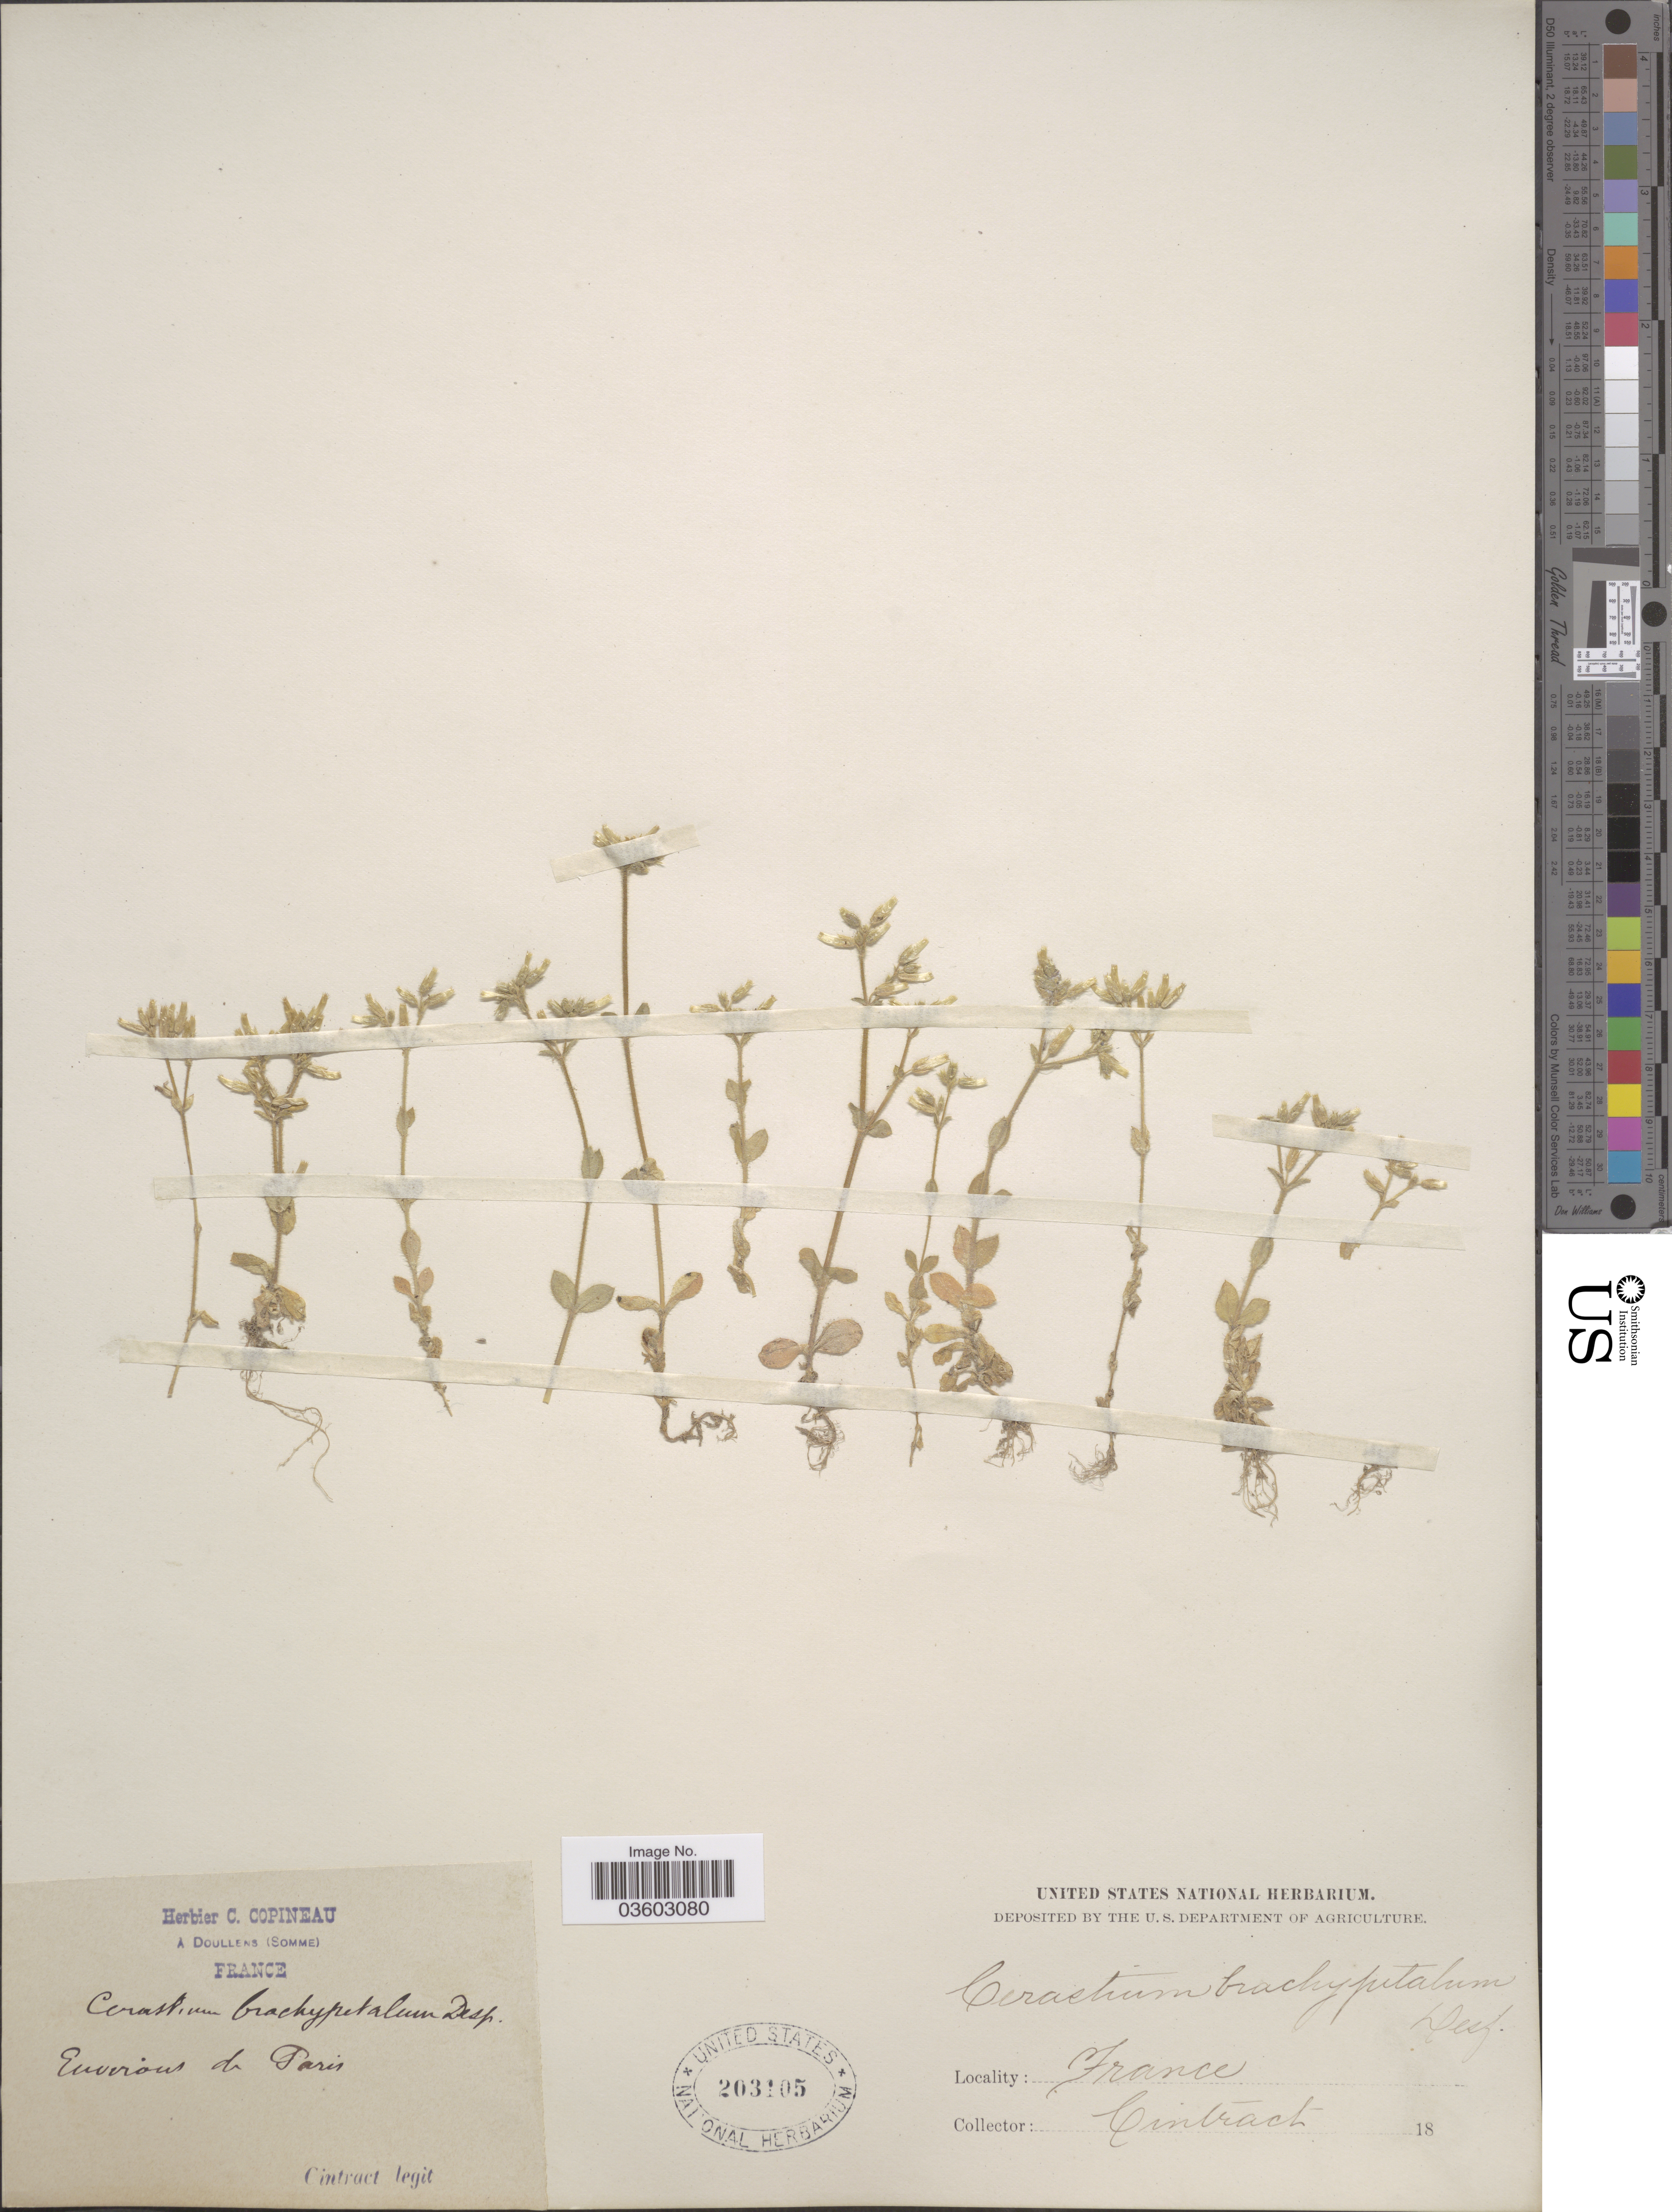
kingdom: Plantae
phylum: Tracheophyta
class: Magnoliopsida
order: Caryophyllales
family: Caryophyllaceae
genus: Cerastium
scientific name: Cerastium brachypetalum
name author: Pers.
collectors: Cintract, --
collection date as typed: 18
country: France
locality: Environs de Paris.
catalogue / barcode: US 203105